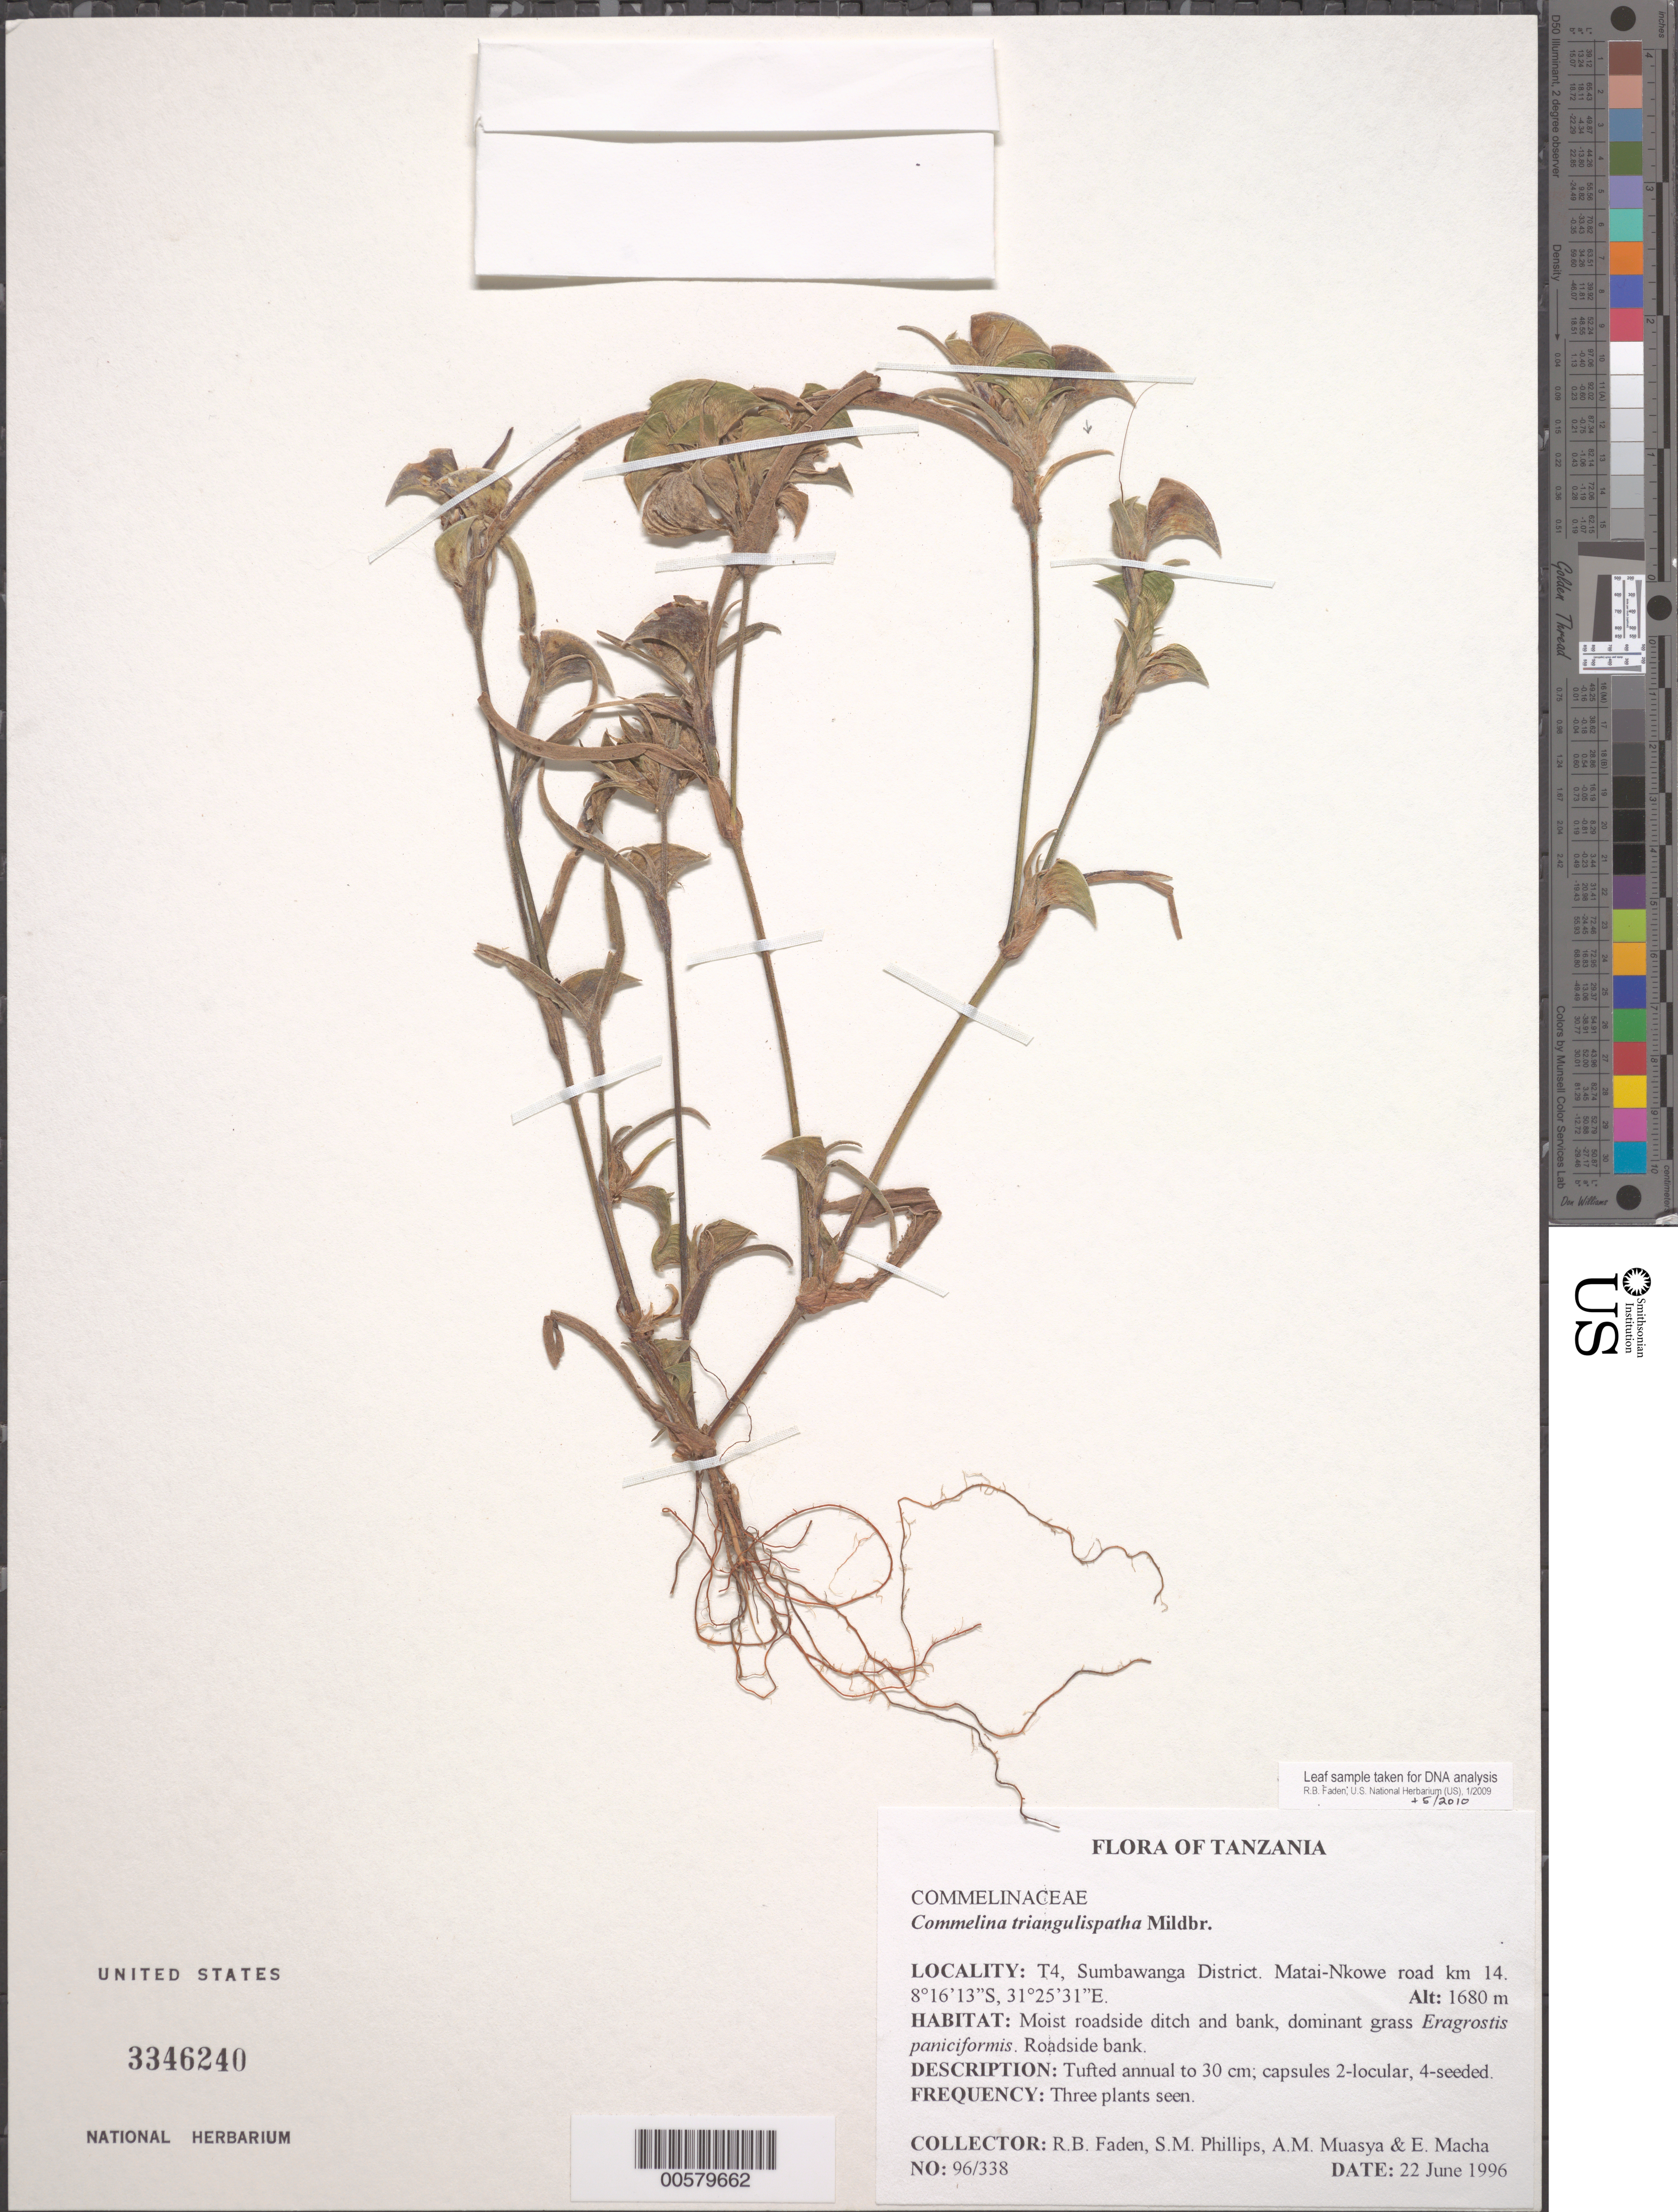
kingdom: Plantae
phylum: Tracheophyta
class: Liliopsida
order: Commelinales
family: Commelinaceae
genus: Commelina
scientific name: Commelina triangulispatha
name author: Mildbr.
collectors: R. B. Faden, S. M. Phillips, A. Muasya & E. Macha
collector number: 96/338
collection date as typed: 22 Jun 1996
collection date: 1996-06-22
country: Tanzania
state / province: Rukwa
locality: Sumbawanga dist., matai-nkowe road, km 14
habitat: Moist roadside ditch and bank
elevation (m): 1680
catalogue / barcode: US 3346240